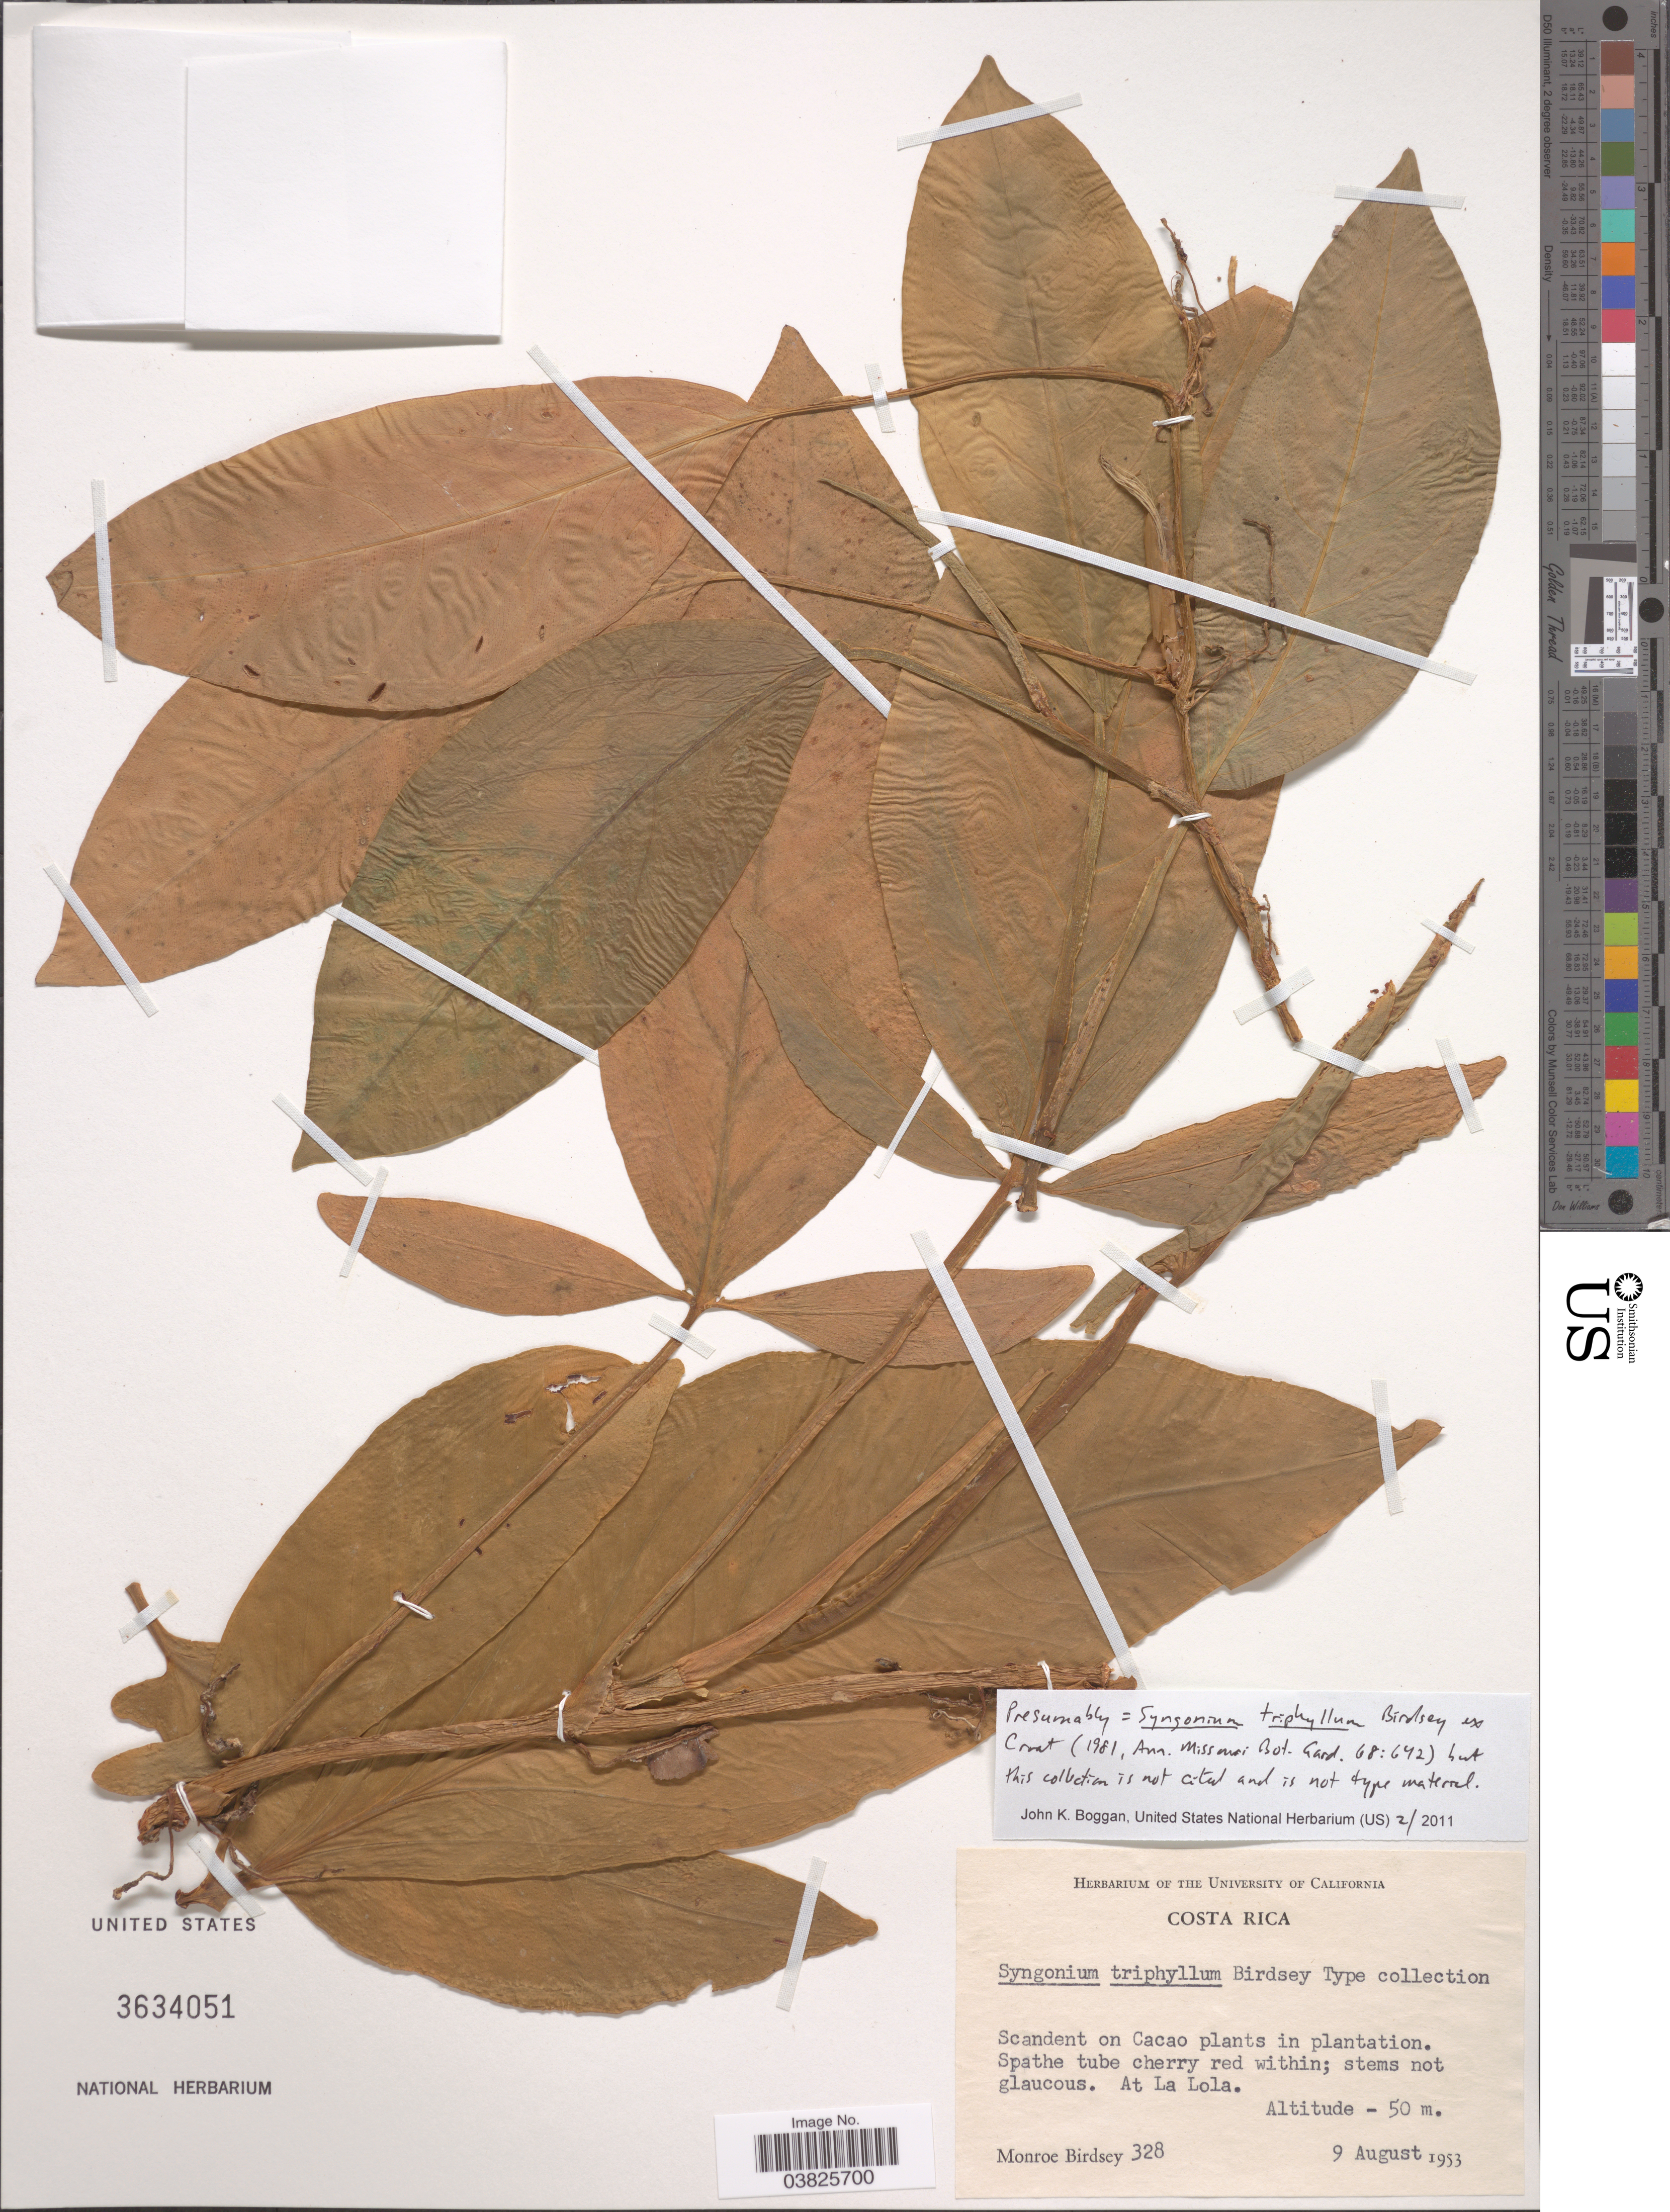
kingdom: Plantae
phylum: Tracheophyta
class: Liliopsida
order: Alismatales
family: Araceae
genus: Syngonium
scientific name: Syngonium triphyllum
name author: ex Croat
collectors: M. Birdsey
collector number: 328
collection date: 1953-08-09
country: Costa Rica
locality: Scandent on Cacao plants in plantation. At La Lola.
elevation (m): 50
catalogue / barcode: US 3634051